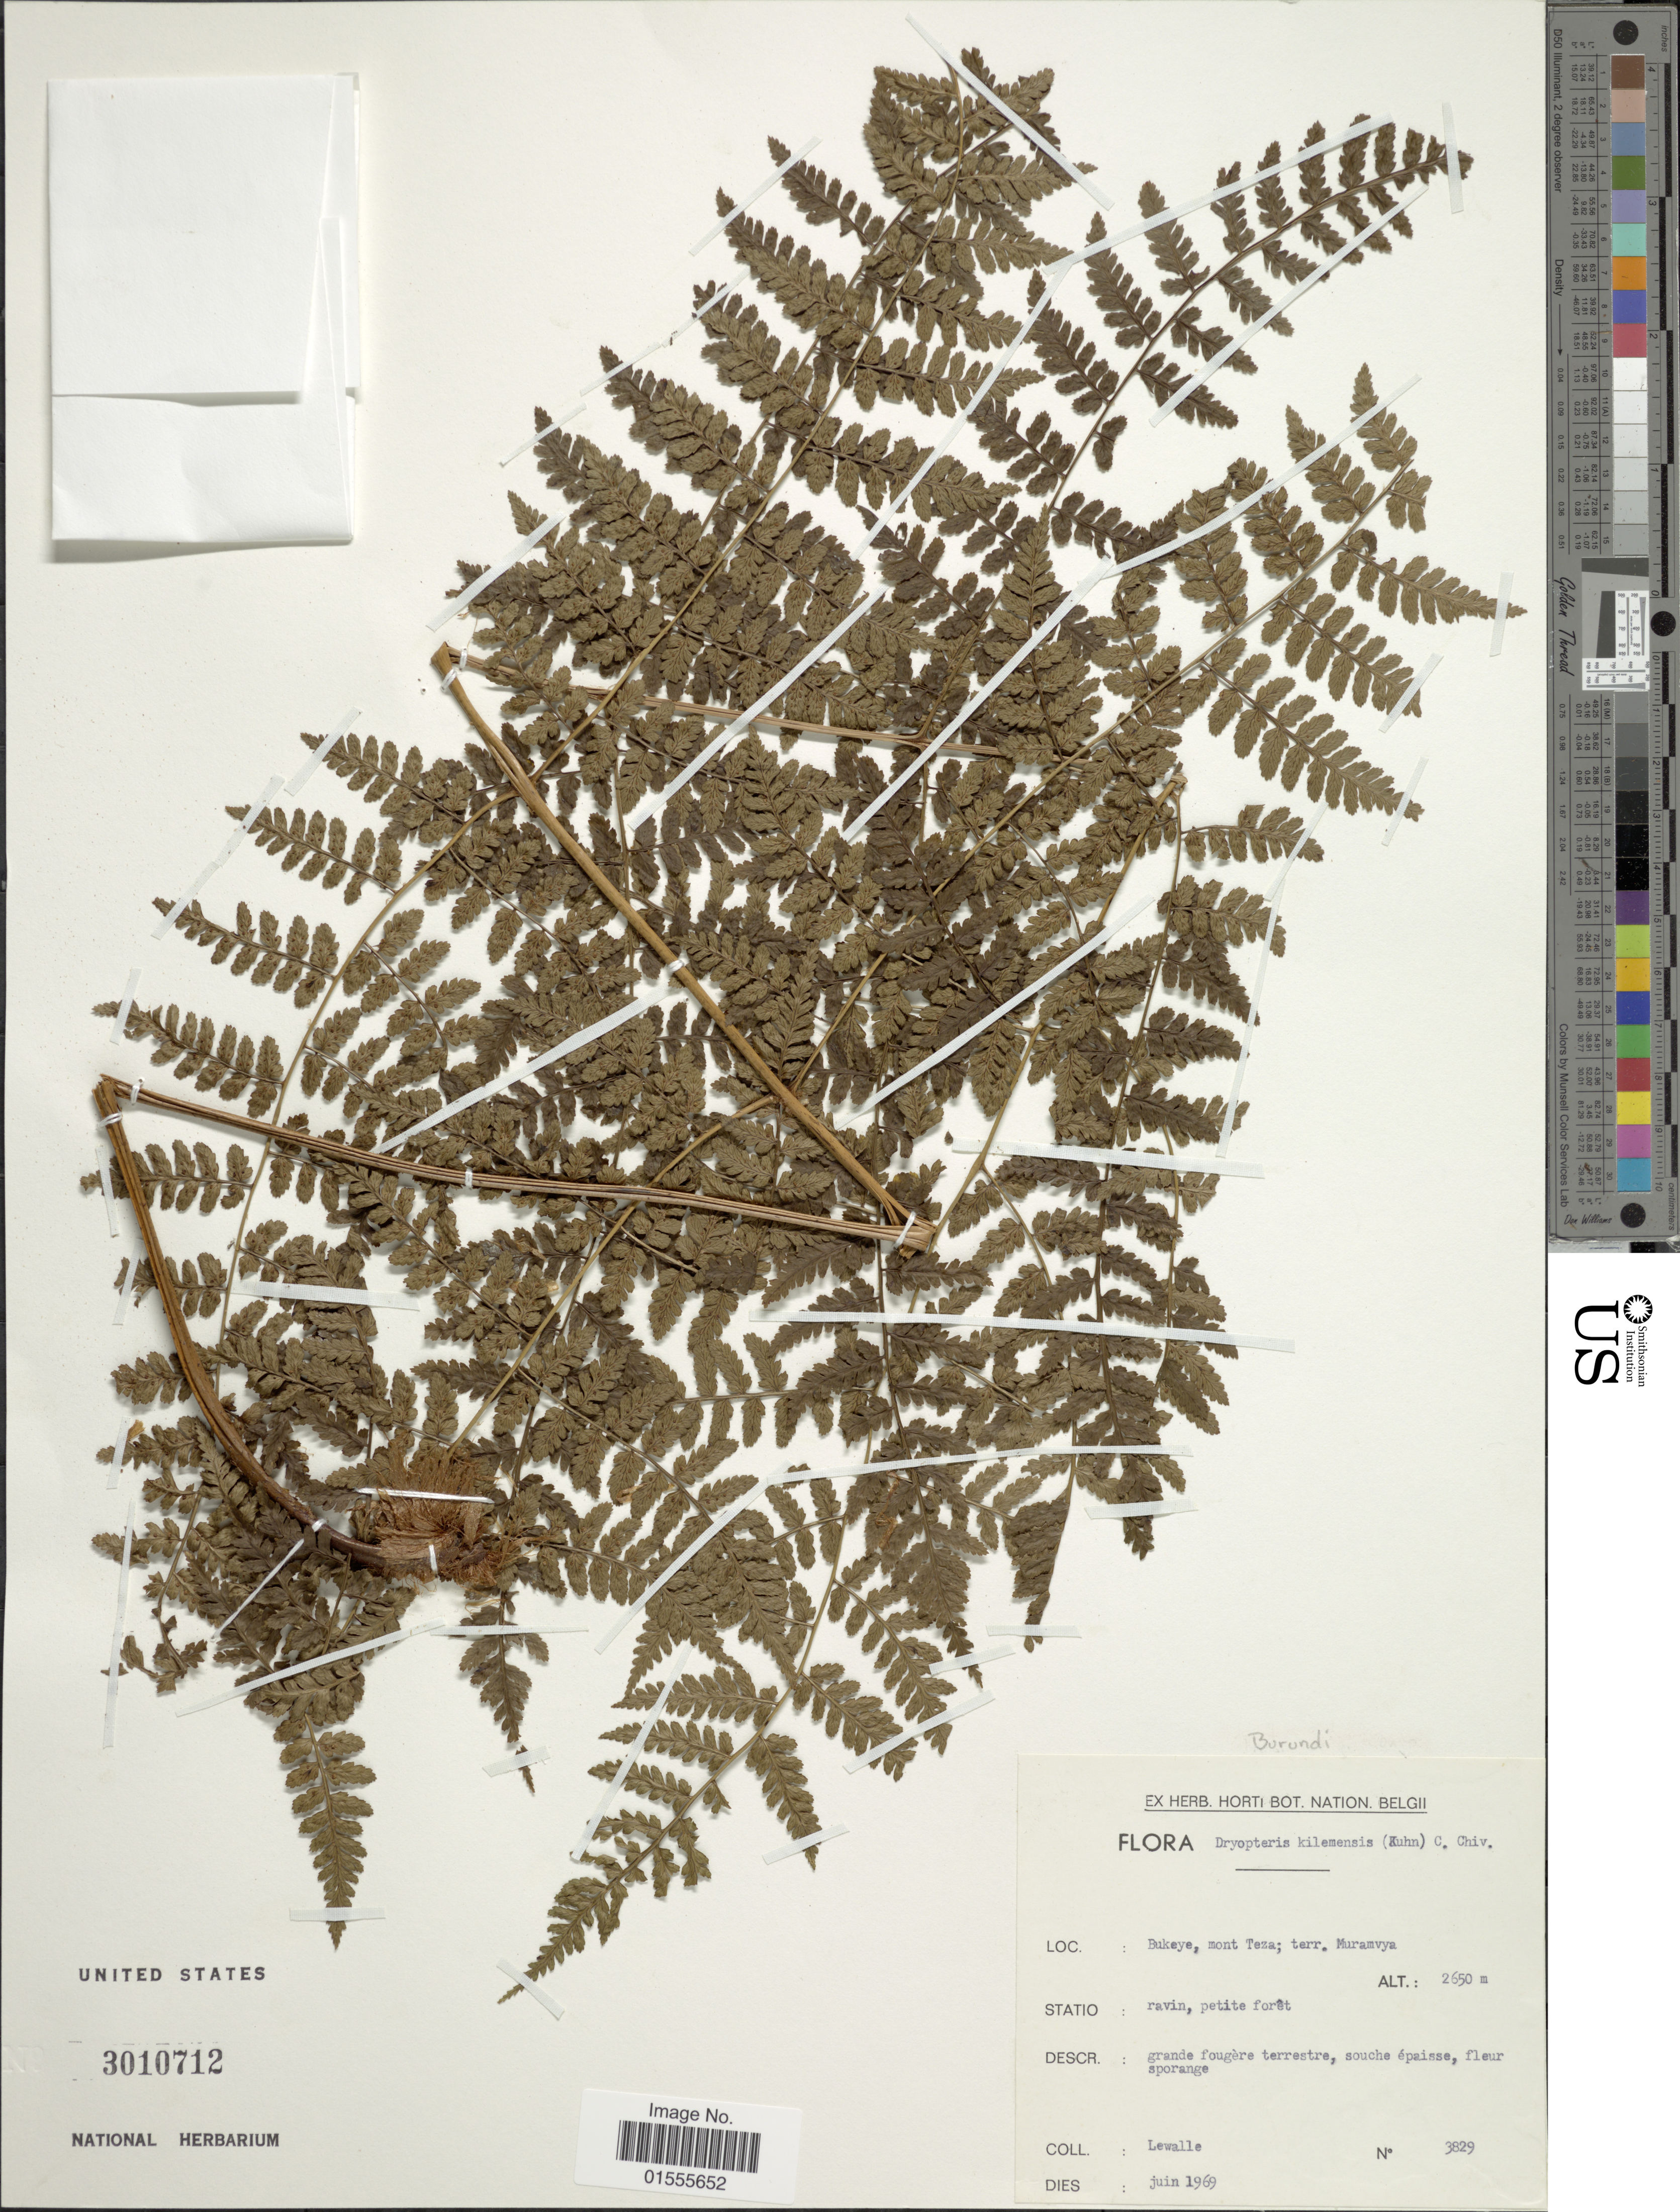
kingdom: Plantae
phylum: Tracheophyta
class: Polypodiopsida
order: Polypodiales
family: Dryopteridaceae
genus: Dryopteris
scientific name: Dryopteris kilemensis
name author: (Kuhn) Kuntze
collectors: Lewalle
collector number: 3829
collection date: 1969-06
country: Burundi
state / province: Muramvya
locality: Bukeye, mont Teza; terr. Muramvya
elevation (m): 2650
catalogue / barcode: US 3010712